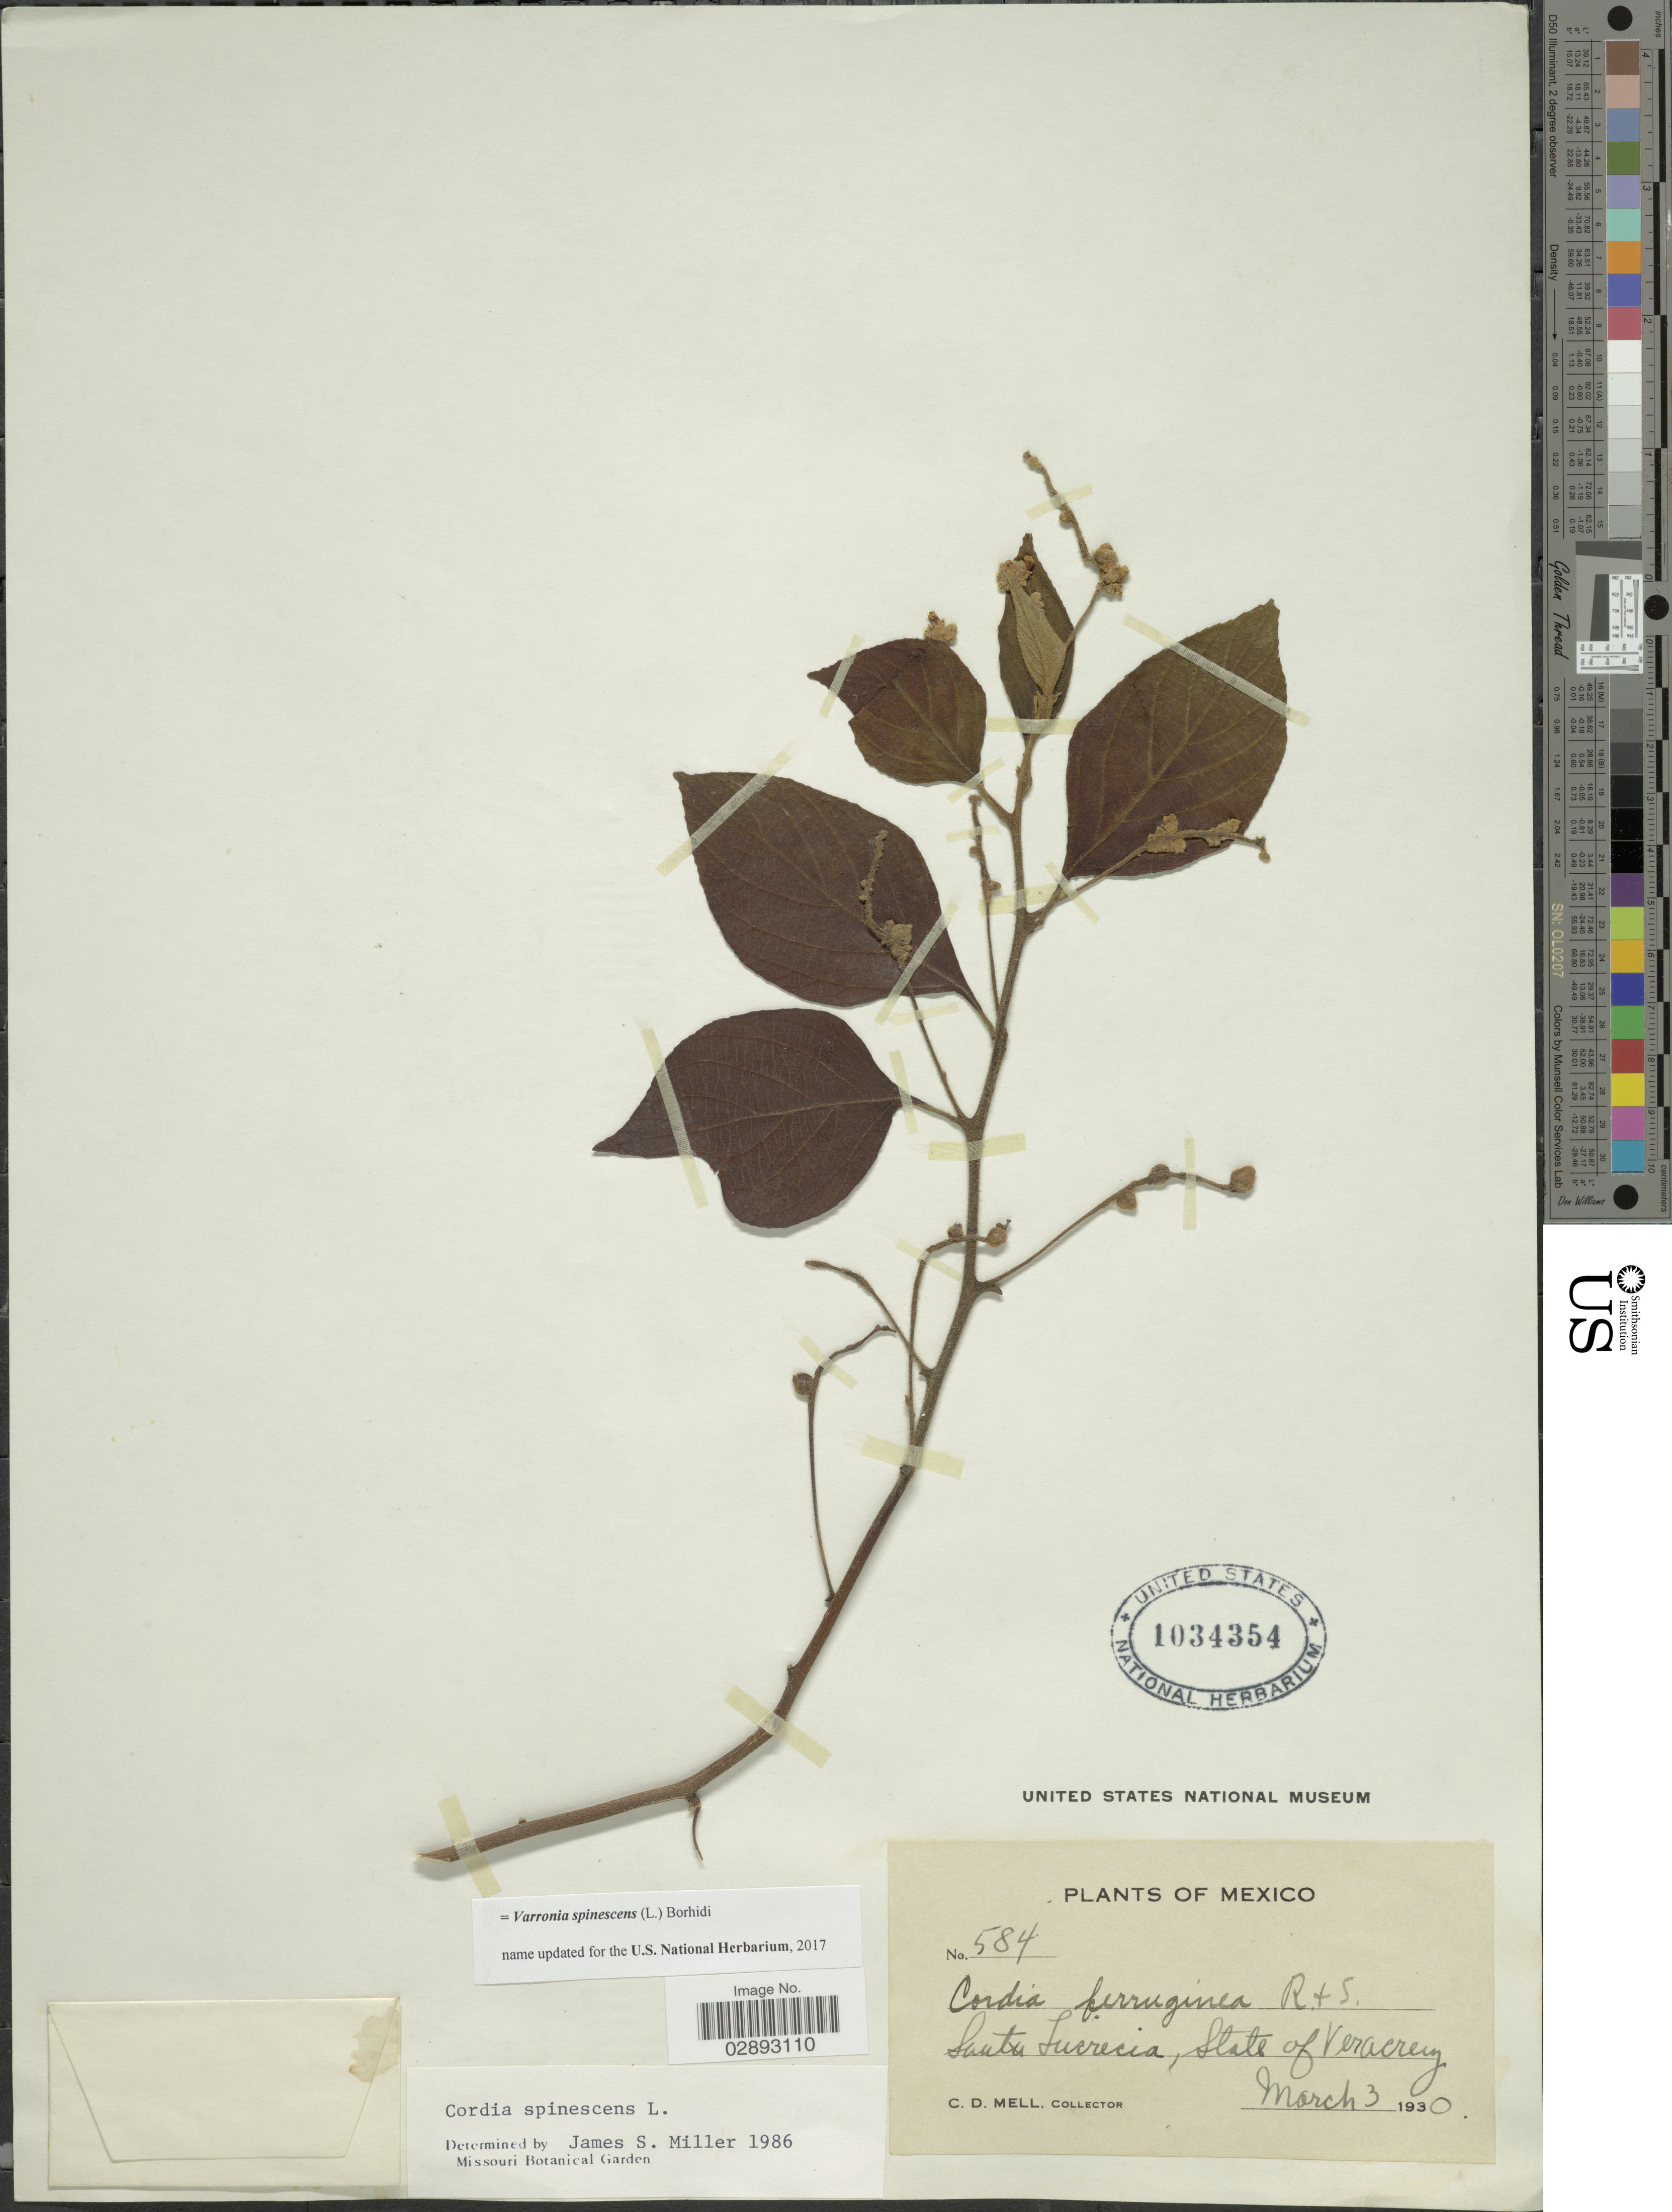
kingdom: Plantae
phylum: Tracheophyta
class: Magnoliopsida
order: Boraginales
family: Cordiaceae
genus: Varronia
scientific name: Varronia spinescens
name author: (L.) Borhidi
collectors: C. D. Mell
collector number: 584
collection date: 1930-03-03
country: Mexico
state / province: Veracruz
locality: Santa Lucrecia, State of Veracruz.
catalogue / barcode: US 1034354